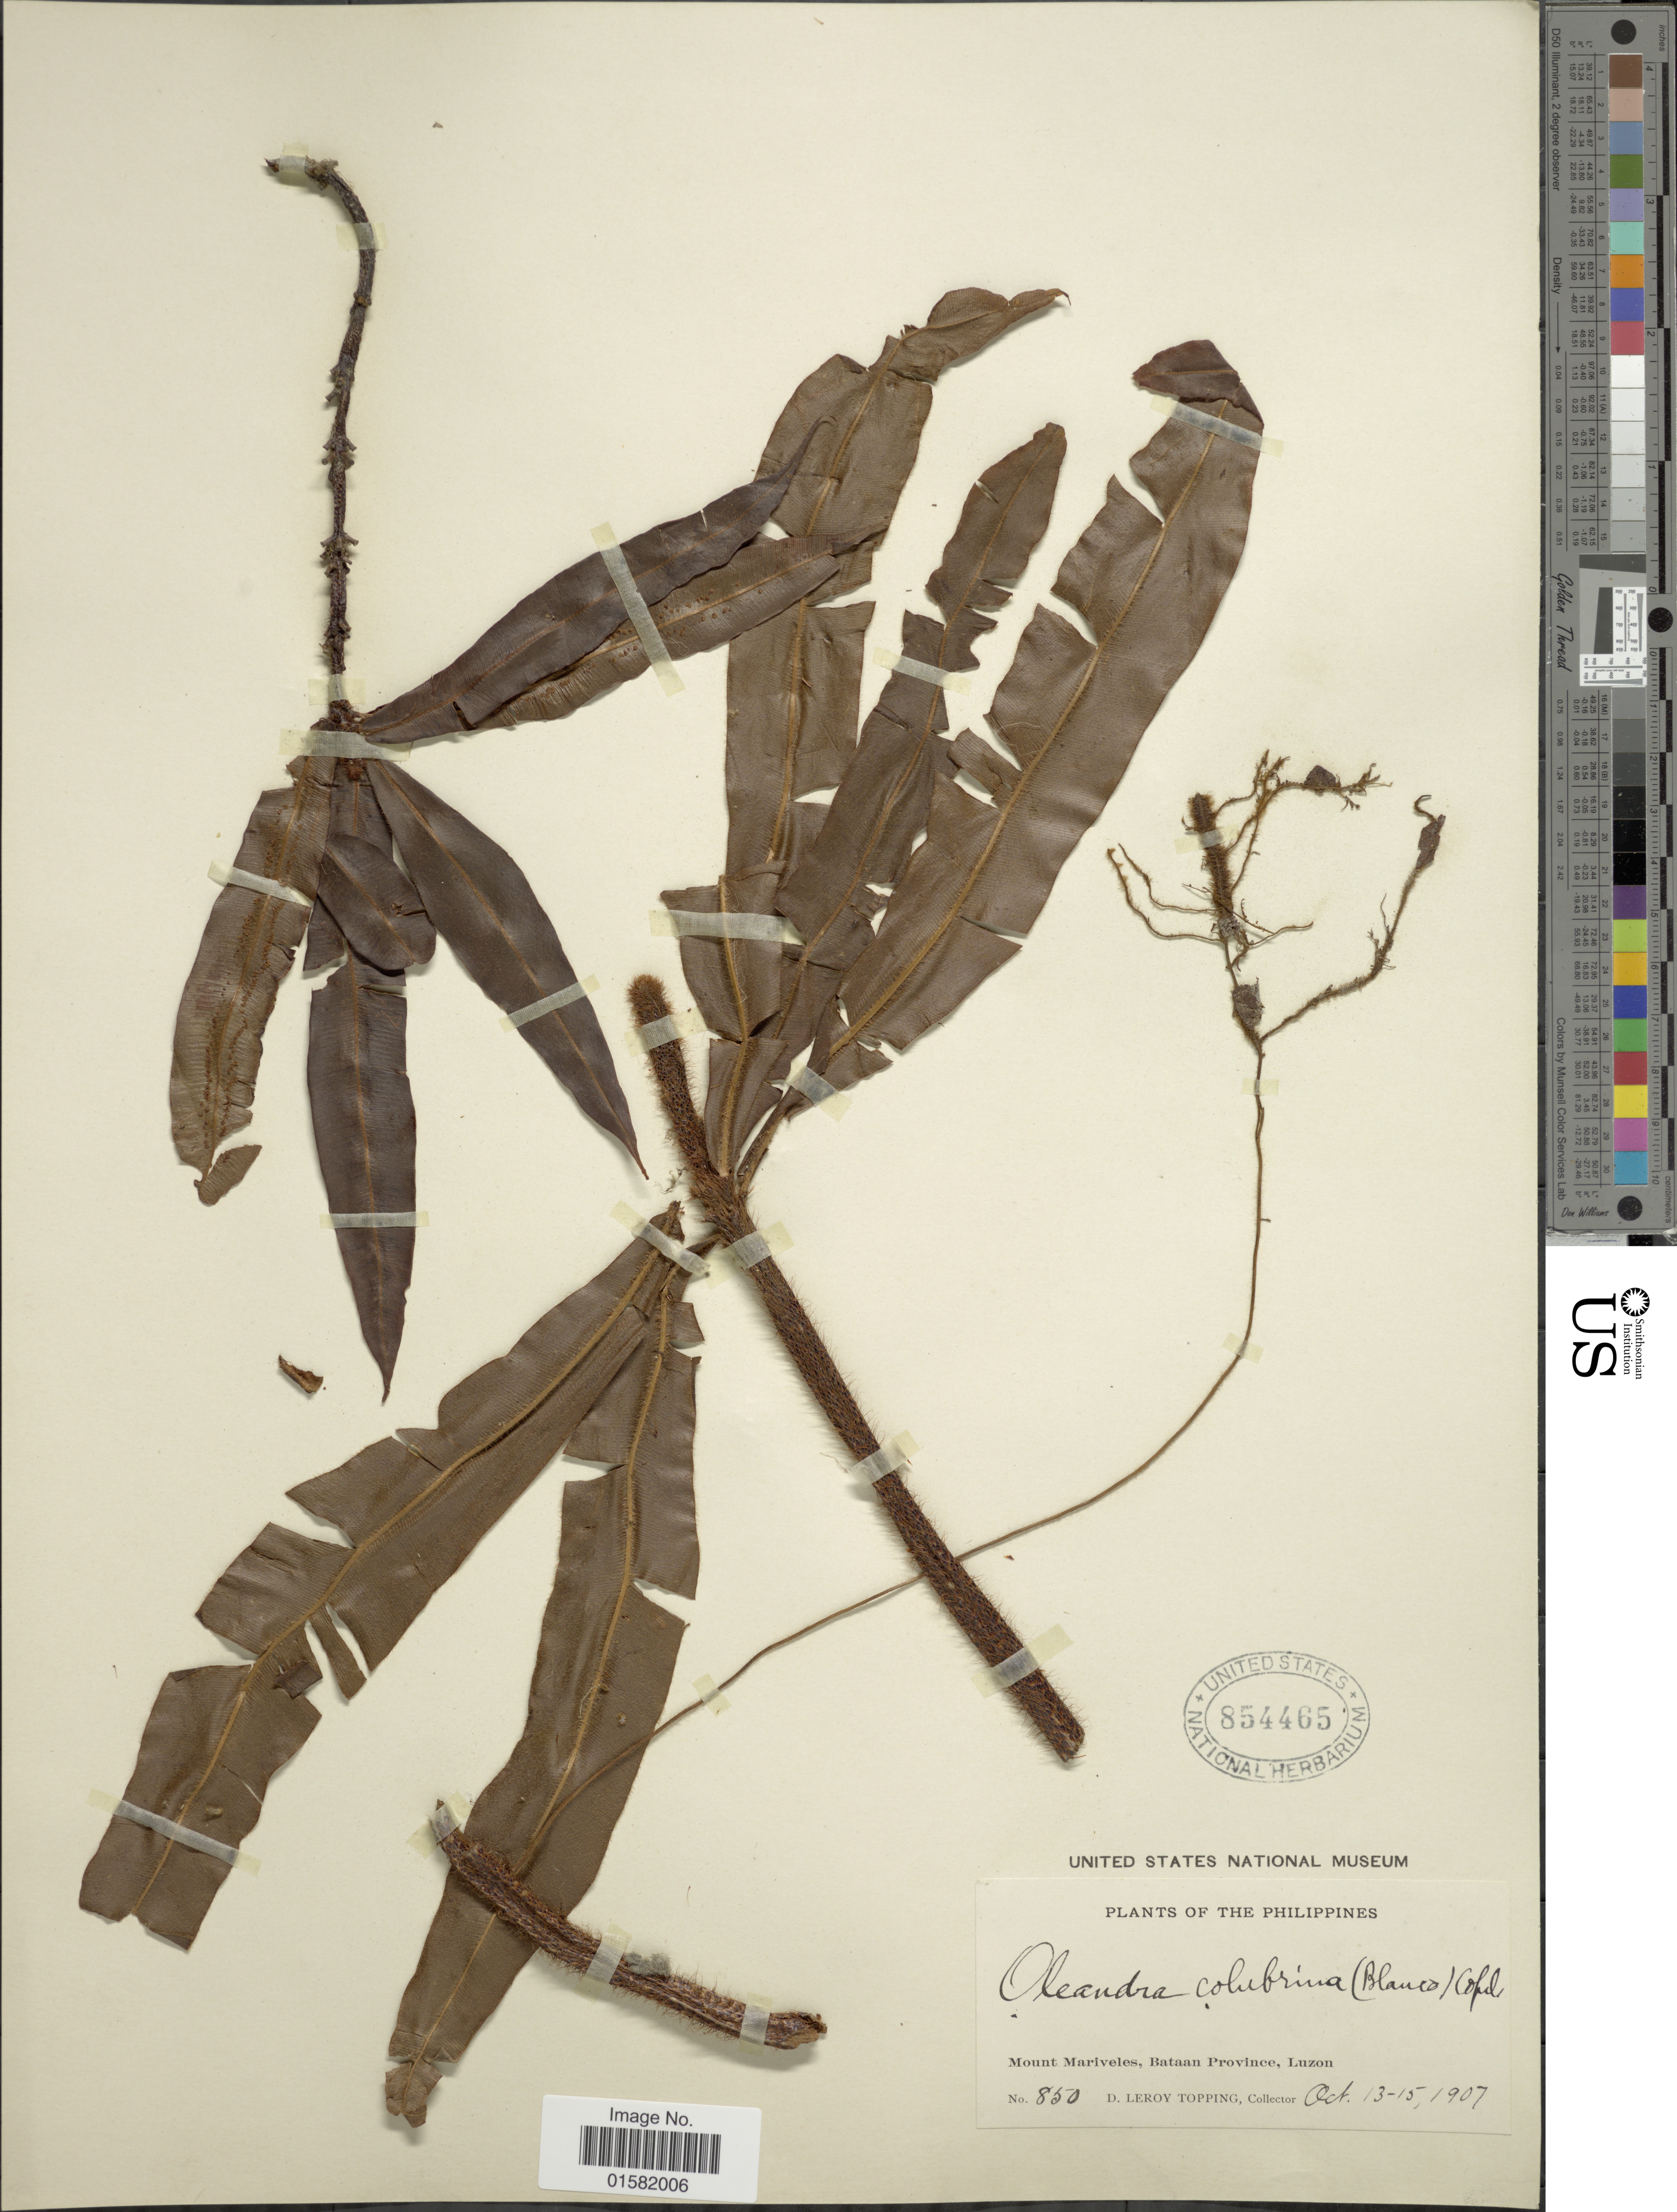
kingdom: Plantae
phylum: Tracheophyta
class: Polypodiopsida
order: Polypodiales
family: Oleandraceae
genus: Oleandra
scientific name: Oleandra colubrina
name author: (Blanco) Copel.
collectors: D. L. Topping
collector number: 850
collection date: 1907-10-13/1907-10-15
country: Philippines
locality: THe Philippines, Mount Mariveles, Bataan Province, Luzon.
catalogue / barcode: US 854465